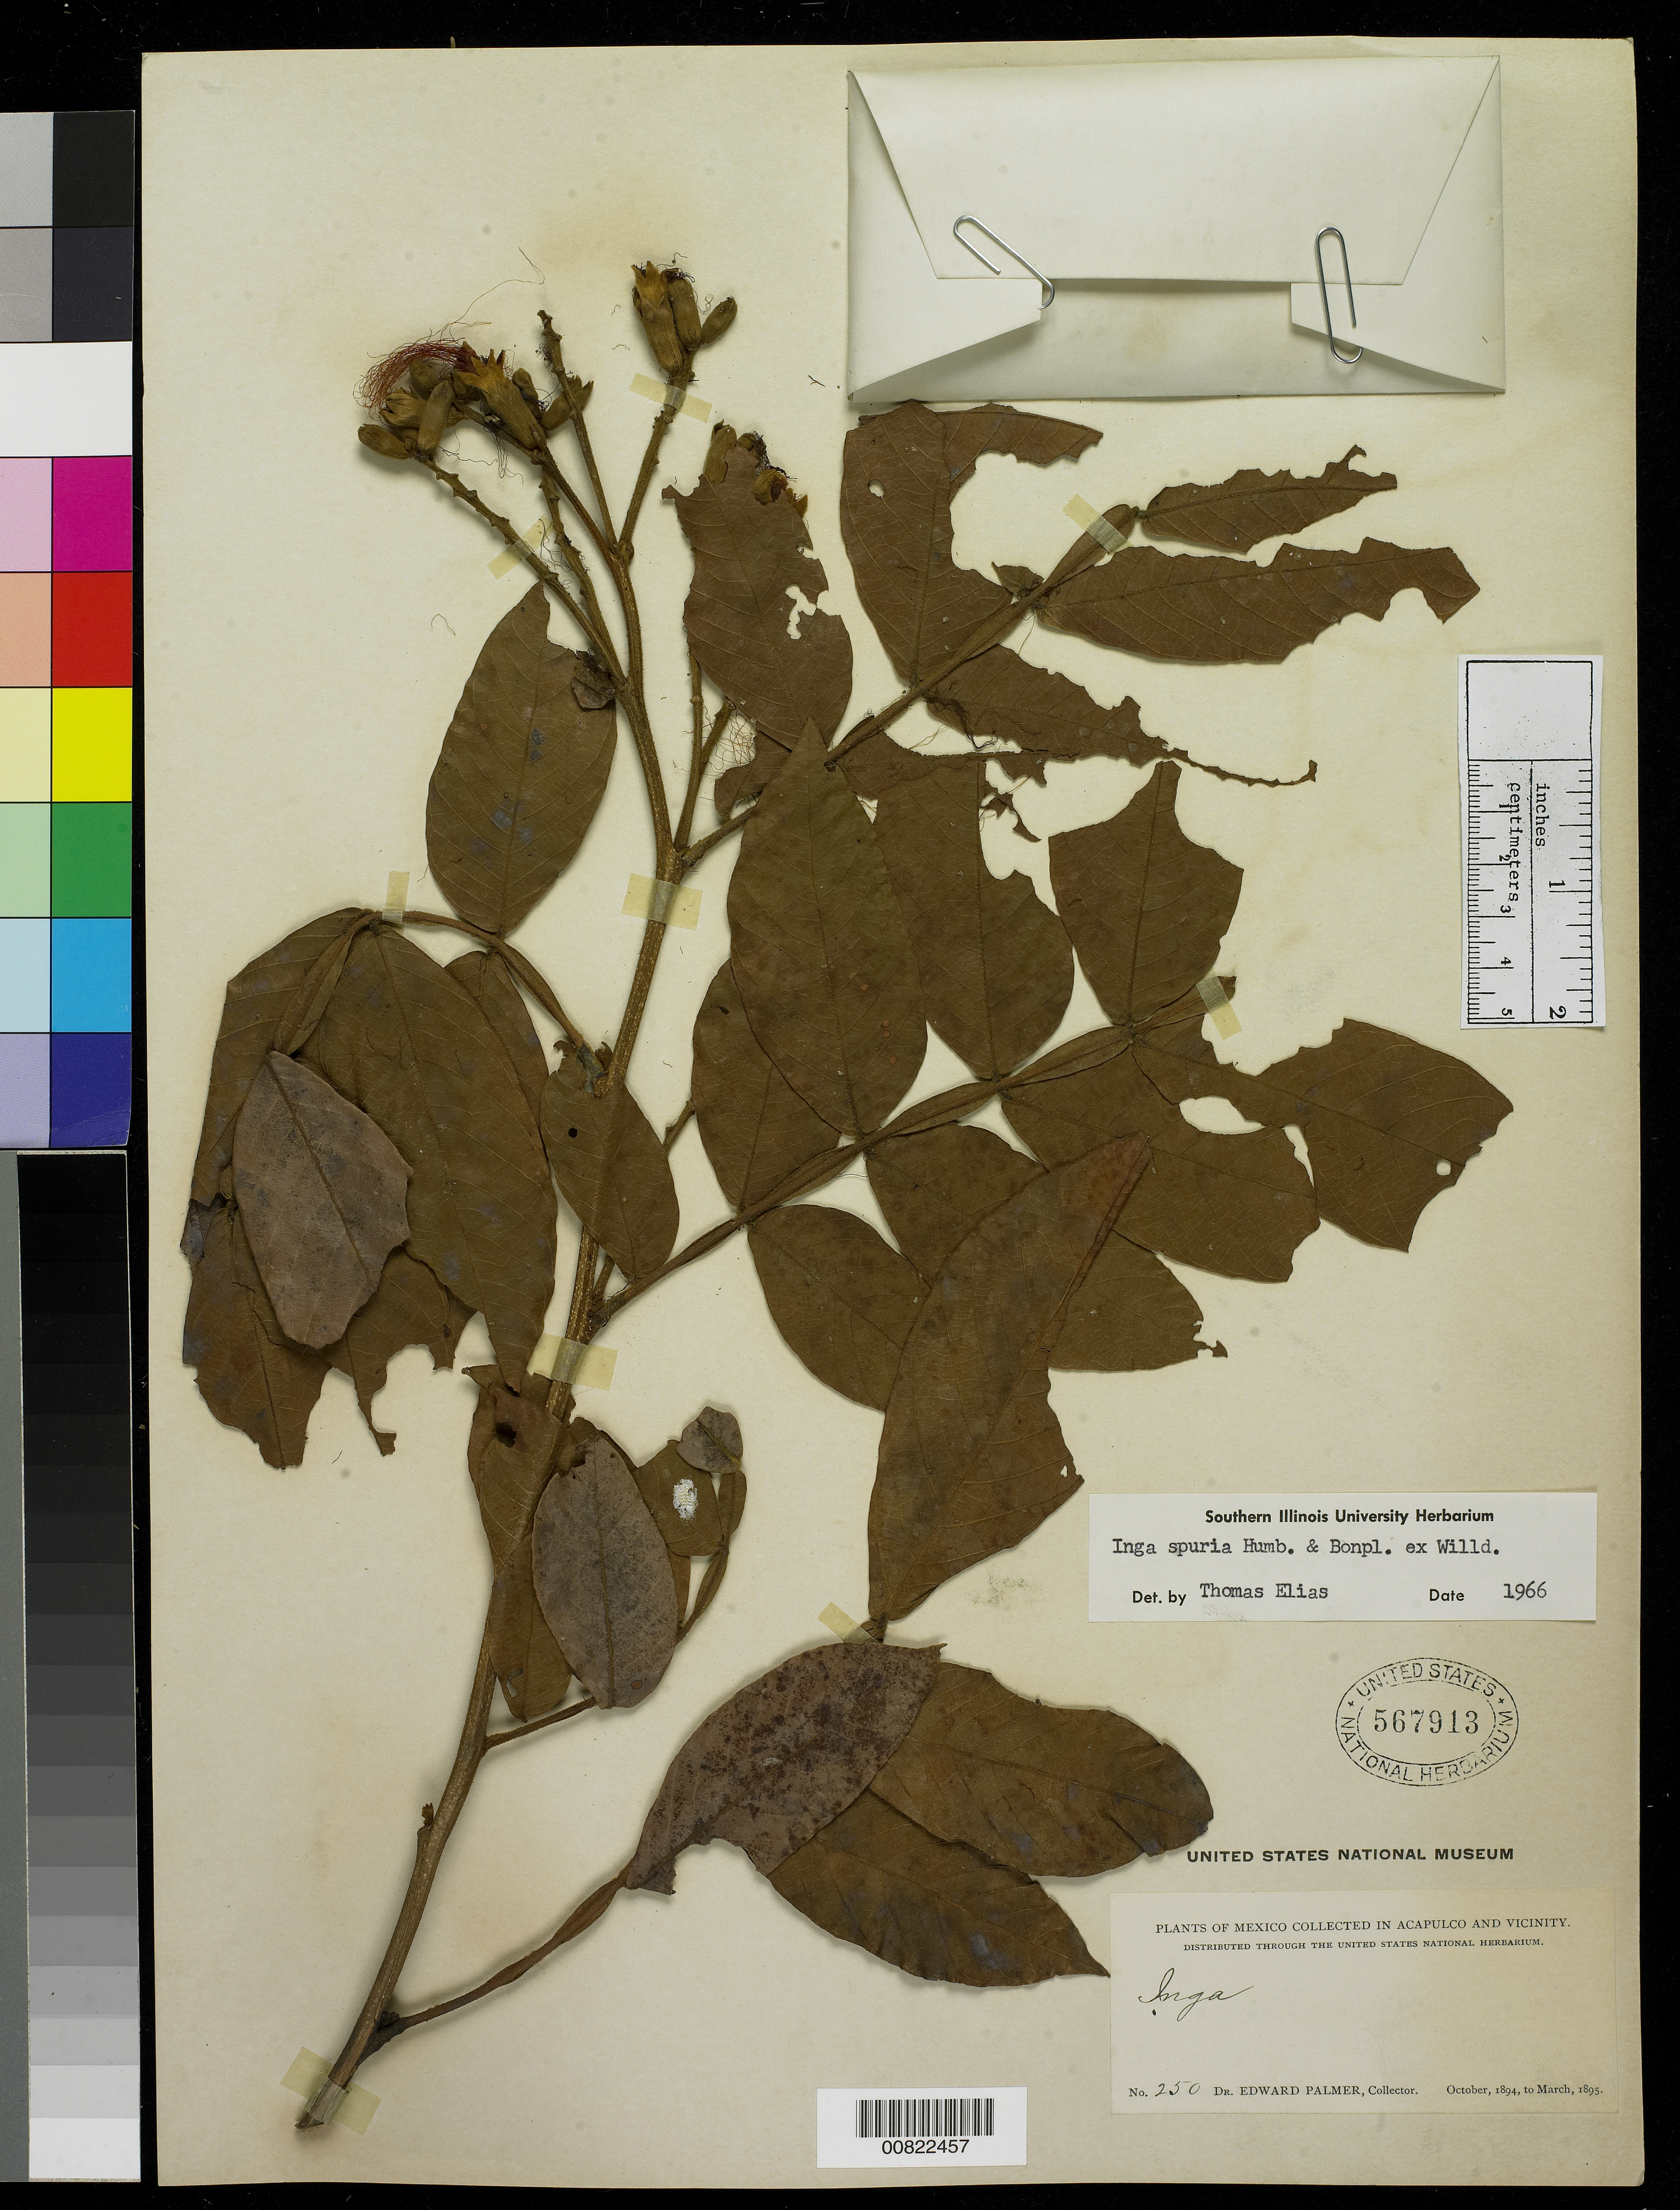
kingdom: Plantae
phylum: Tracheophyta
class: Magnoliopsida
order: Fabales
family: Fabaceae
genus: Inga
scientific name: Inga vera subsp. eriocarpa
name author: (Benth.) J. León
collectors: E. Palmer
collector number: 250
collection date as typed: Oct 1894 to -- Mar 1895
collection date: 1894-10/1895-03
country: Mexico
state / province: Guerrero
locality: Acapulco, Guerrero and vicinity.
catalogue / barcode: US 567913